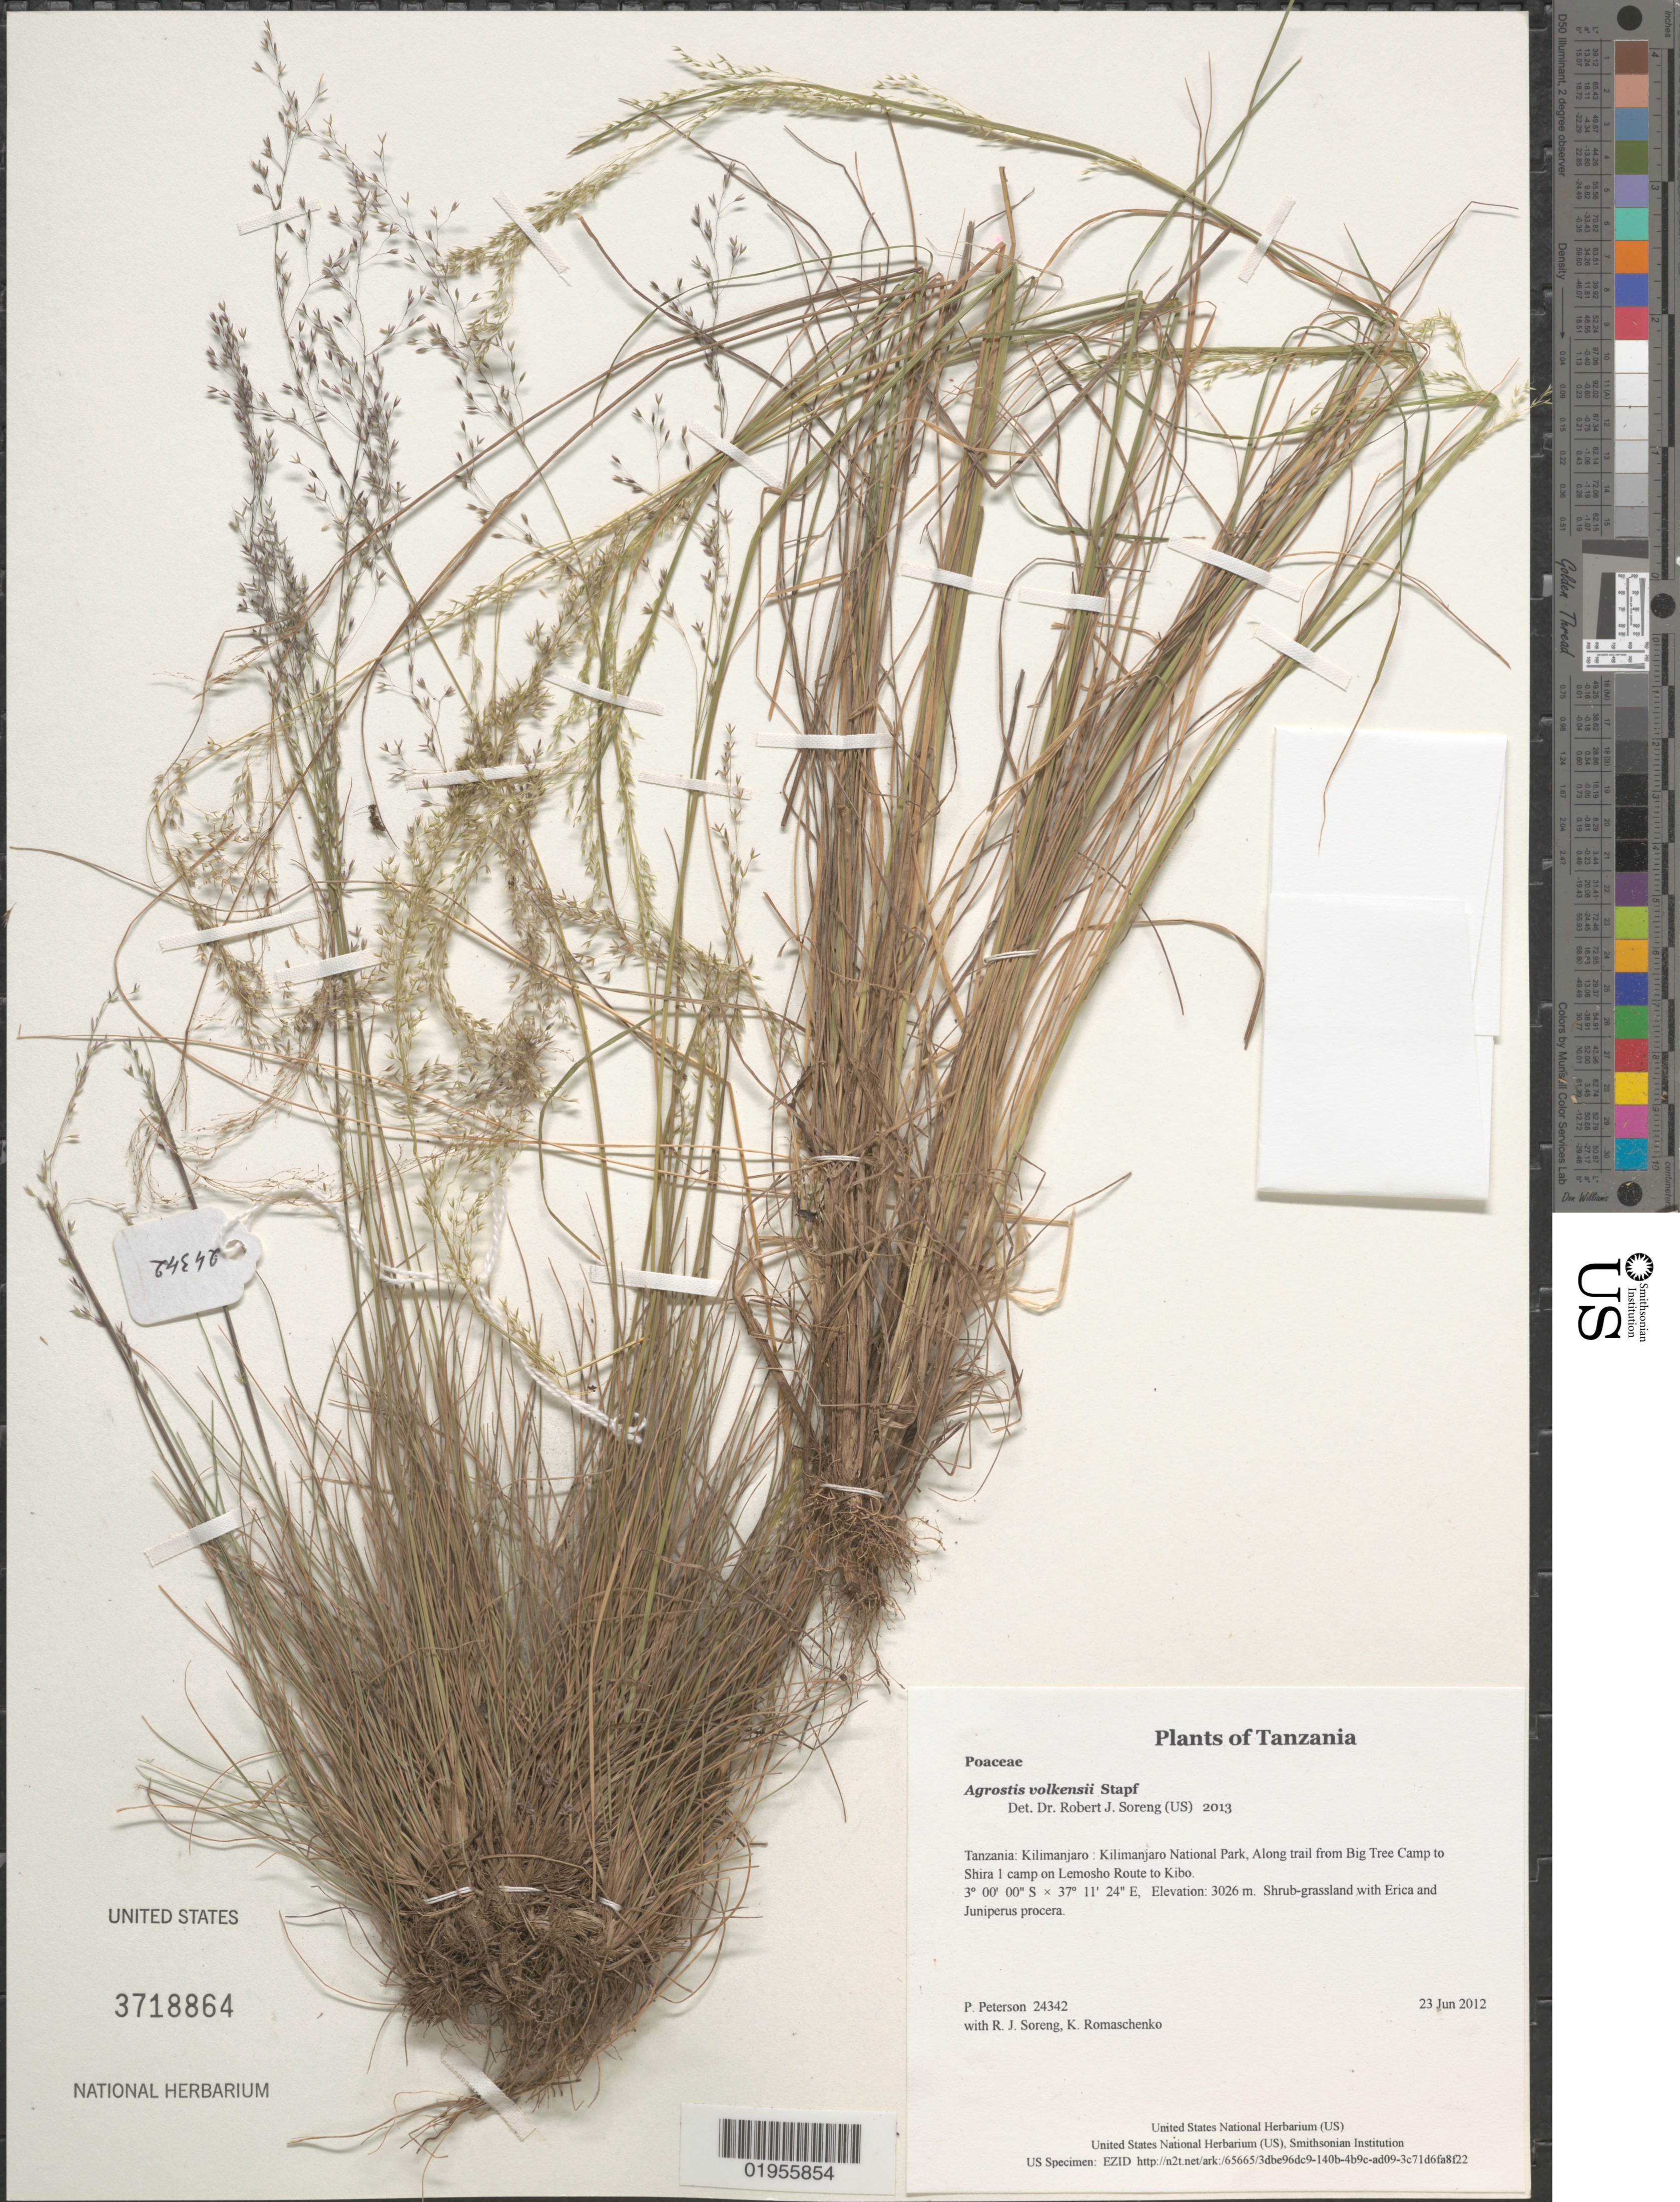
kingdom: Plantae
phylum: Tracheophyta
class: Liliopsida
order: Poales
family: Poaceae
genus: Agrostis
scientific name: Agrostis volkensii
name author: Stapf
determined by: Soreng, Robert J., Research Associate (BOT), Smithsonian Institution - National Museum of Natural History (UNITED STATES)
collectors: P. M. Peterson, R. J. Soreng & K. Romaschenko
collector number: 24342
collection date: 2012-06-23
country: Tanzania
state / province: Kilimanjaro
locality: Kilimanjaro National Park, Along trail from Big Tree Camp to Shira 1 camp on Lemosho Route to Kibo.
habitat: Shrub-grassland with Erica and Juniperus procera.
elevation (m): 3026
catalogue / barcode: US 3718864